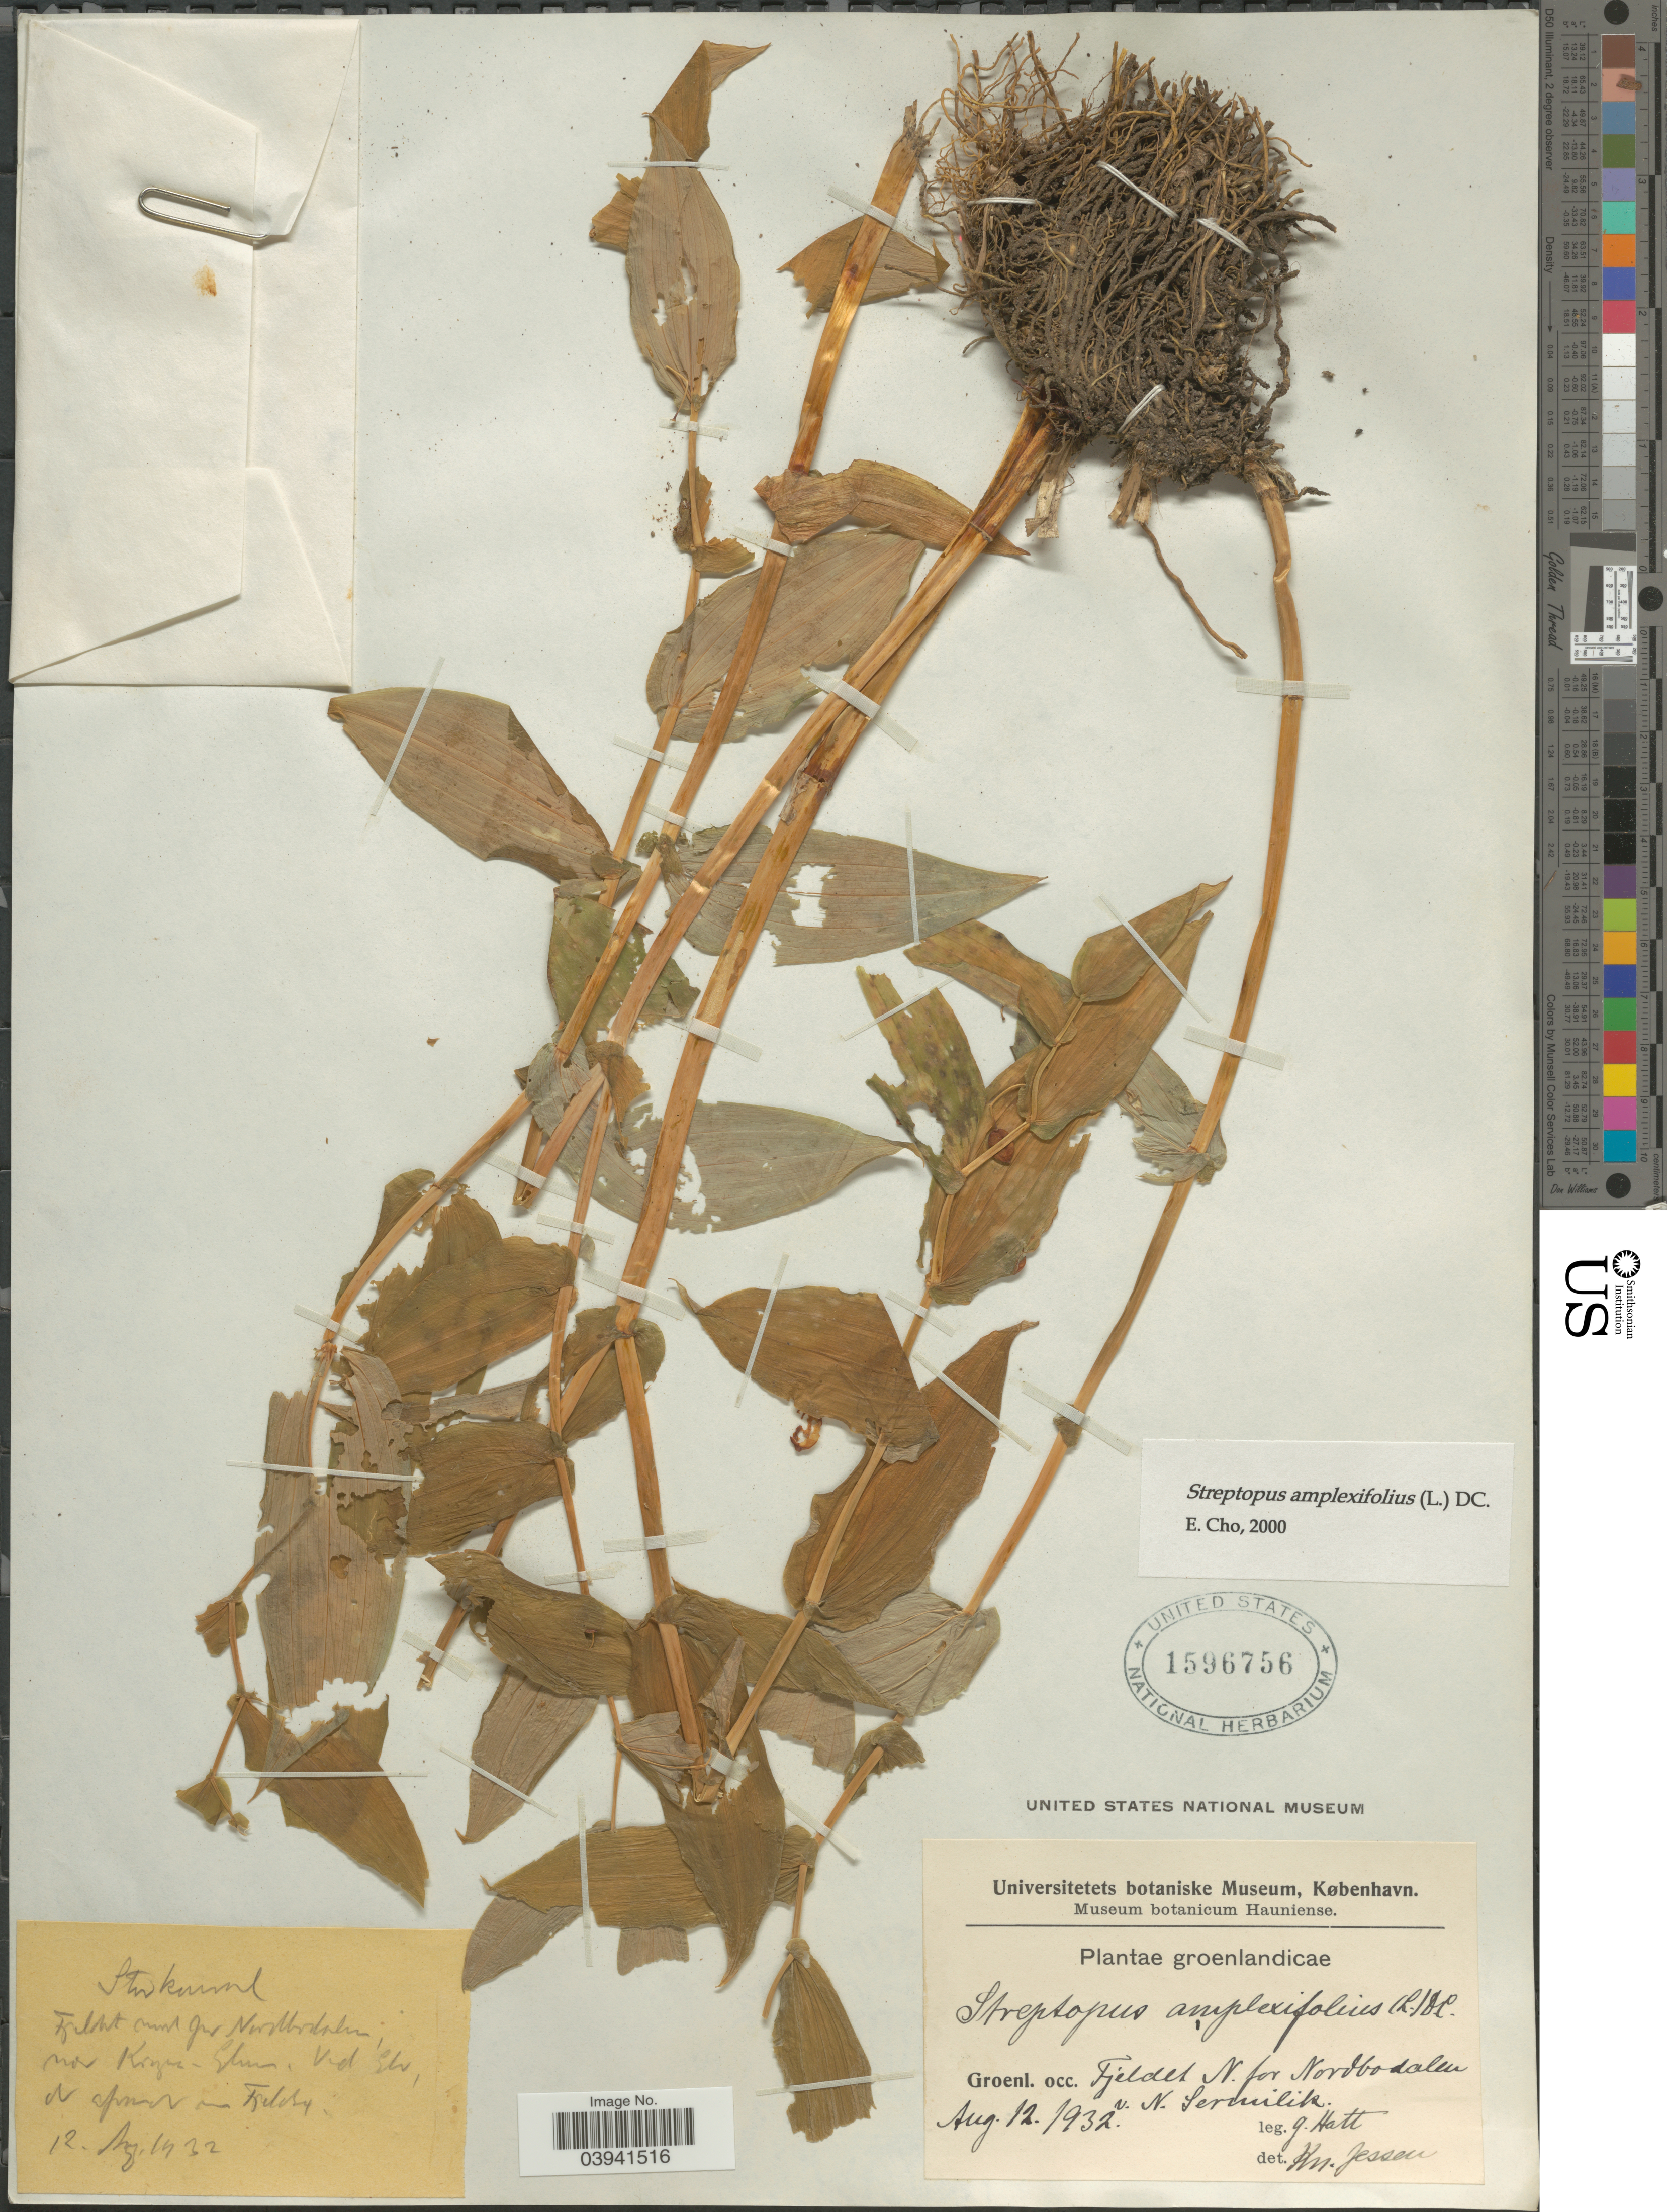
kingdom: Plantae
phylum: Tracheophyta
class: Liliopsida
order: Liliales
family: Liliaceae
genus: Streptopus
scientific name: Streptopus amplexifolius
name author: (L.) DC.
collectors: G. Hatt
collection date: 1932-08-12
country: Greenland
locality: Groenlandicae. Groenl. occ. Fjeldek N. for Nordbodalen v. N. Sermilik.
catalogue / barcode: US 1596756